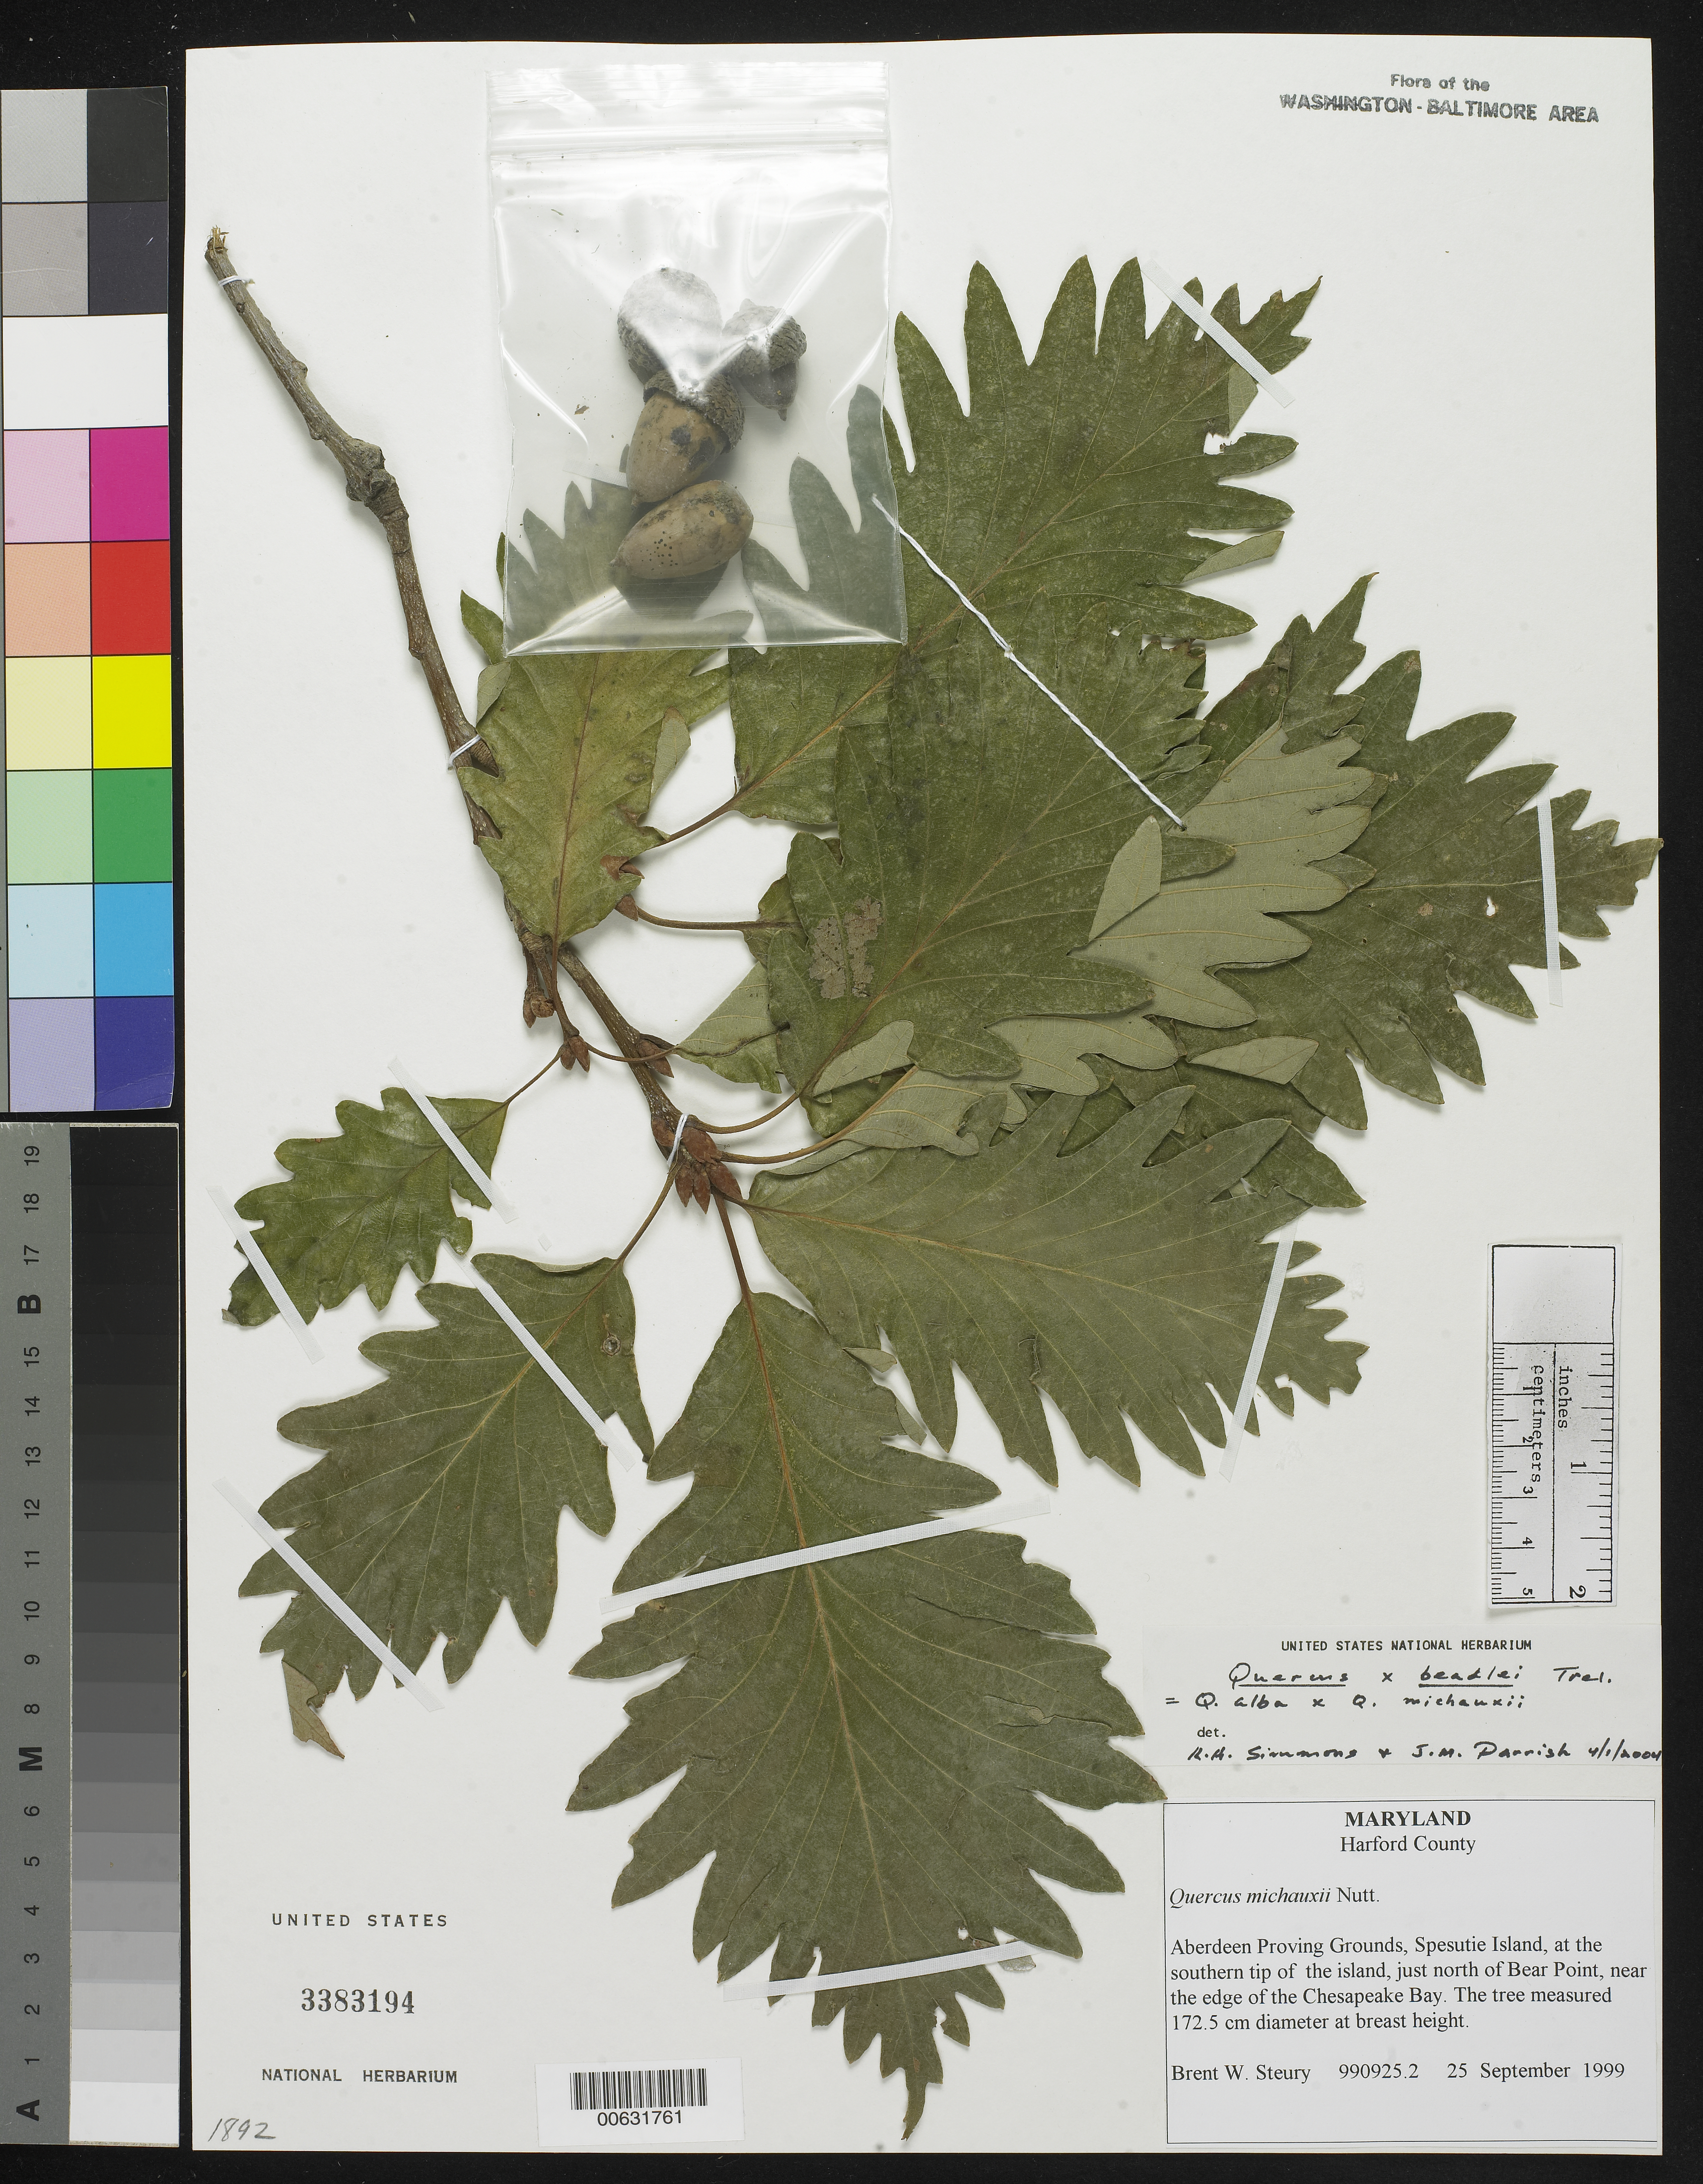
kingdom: Plantae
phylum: Tracheophyta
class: Magnoliopsida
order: Fagales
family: Fagaceae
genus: Quercus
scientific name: Quercus x beadlei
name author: Trel. ex E.J. Palmer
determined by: Simmons, R. H., (UNITED STATES)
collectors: B. Steury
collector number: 990925.2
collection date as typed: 25 Sep 1999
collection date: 1999-09-25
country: United States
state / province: Maryland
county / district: Harford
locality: Aberdeen Proving Grounds, Spesutie Island, at the southern tip of the island, just north of Bear Point, near the edge of the Chesapeake Bay.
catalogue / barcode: US 3383194